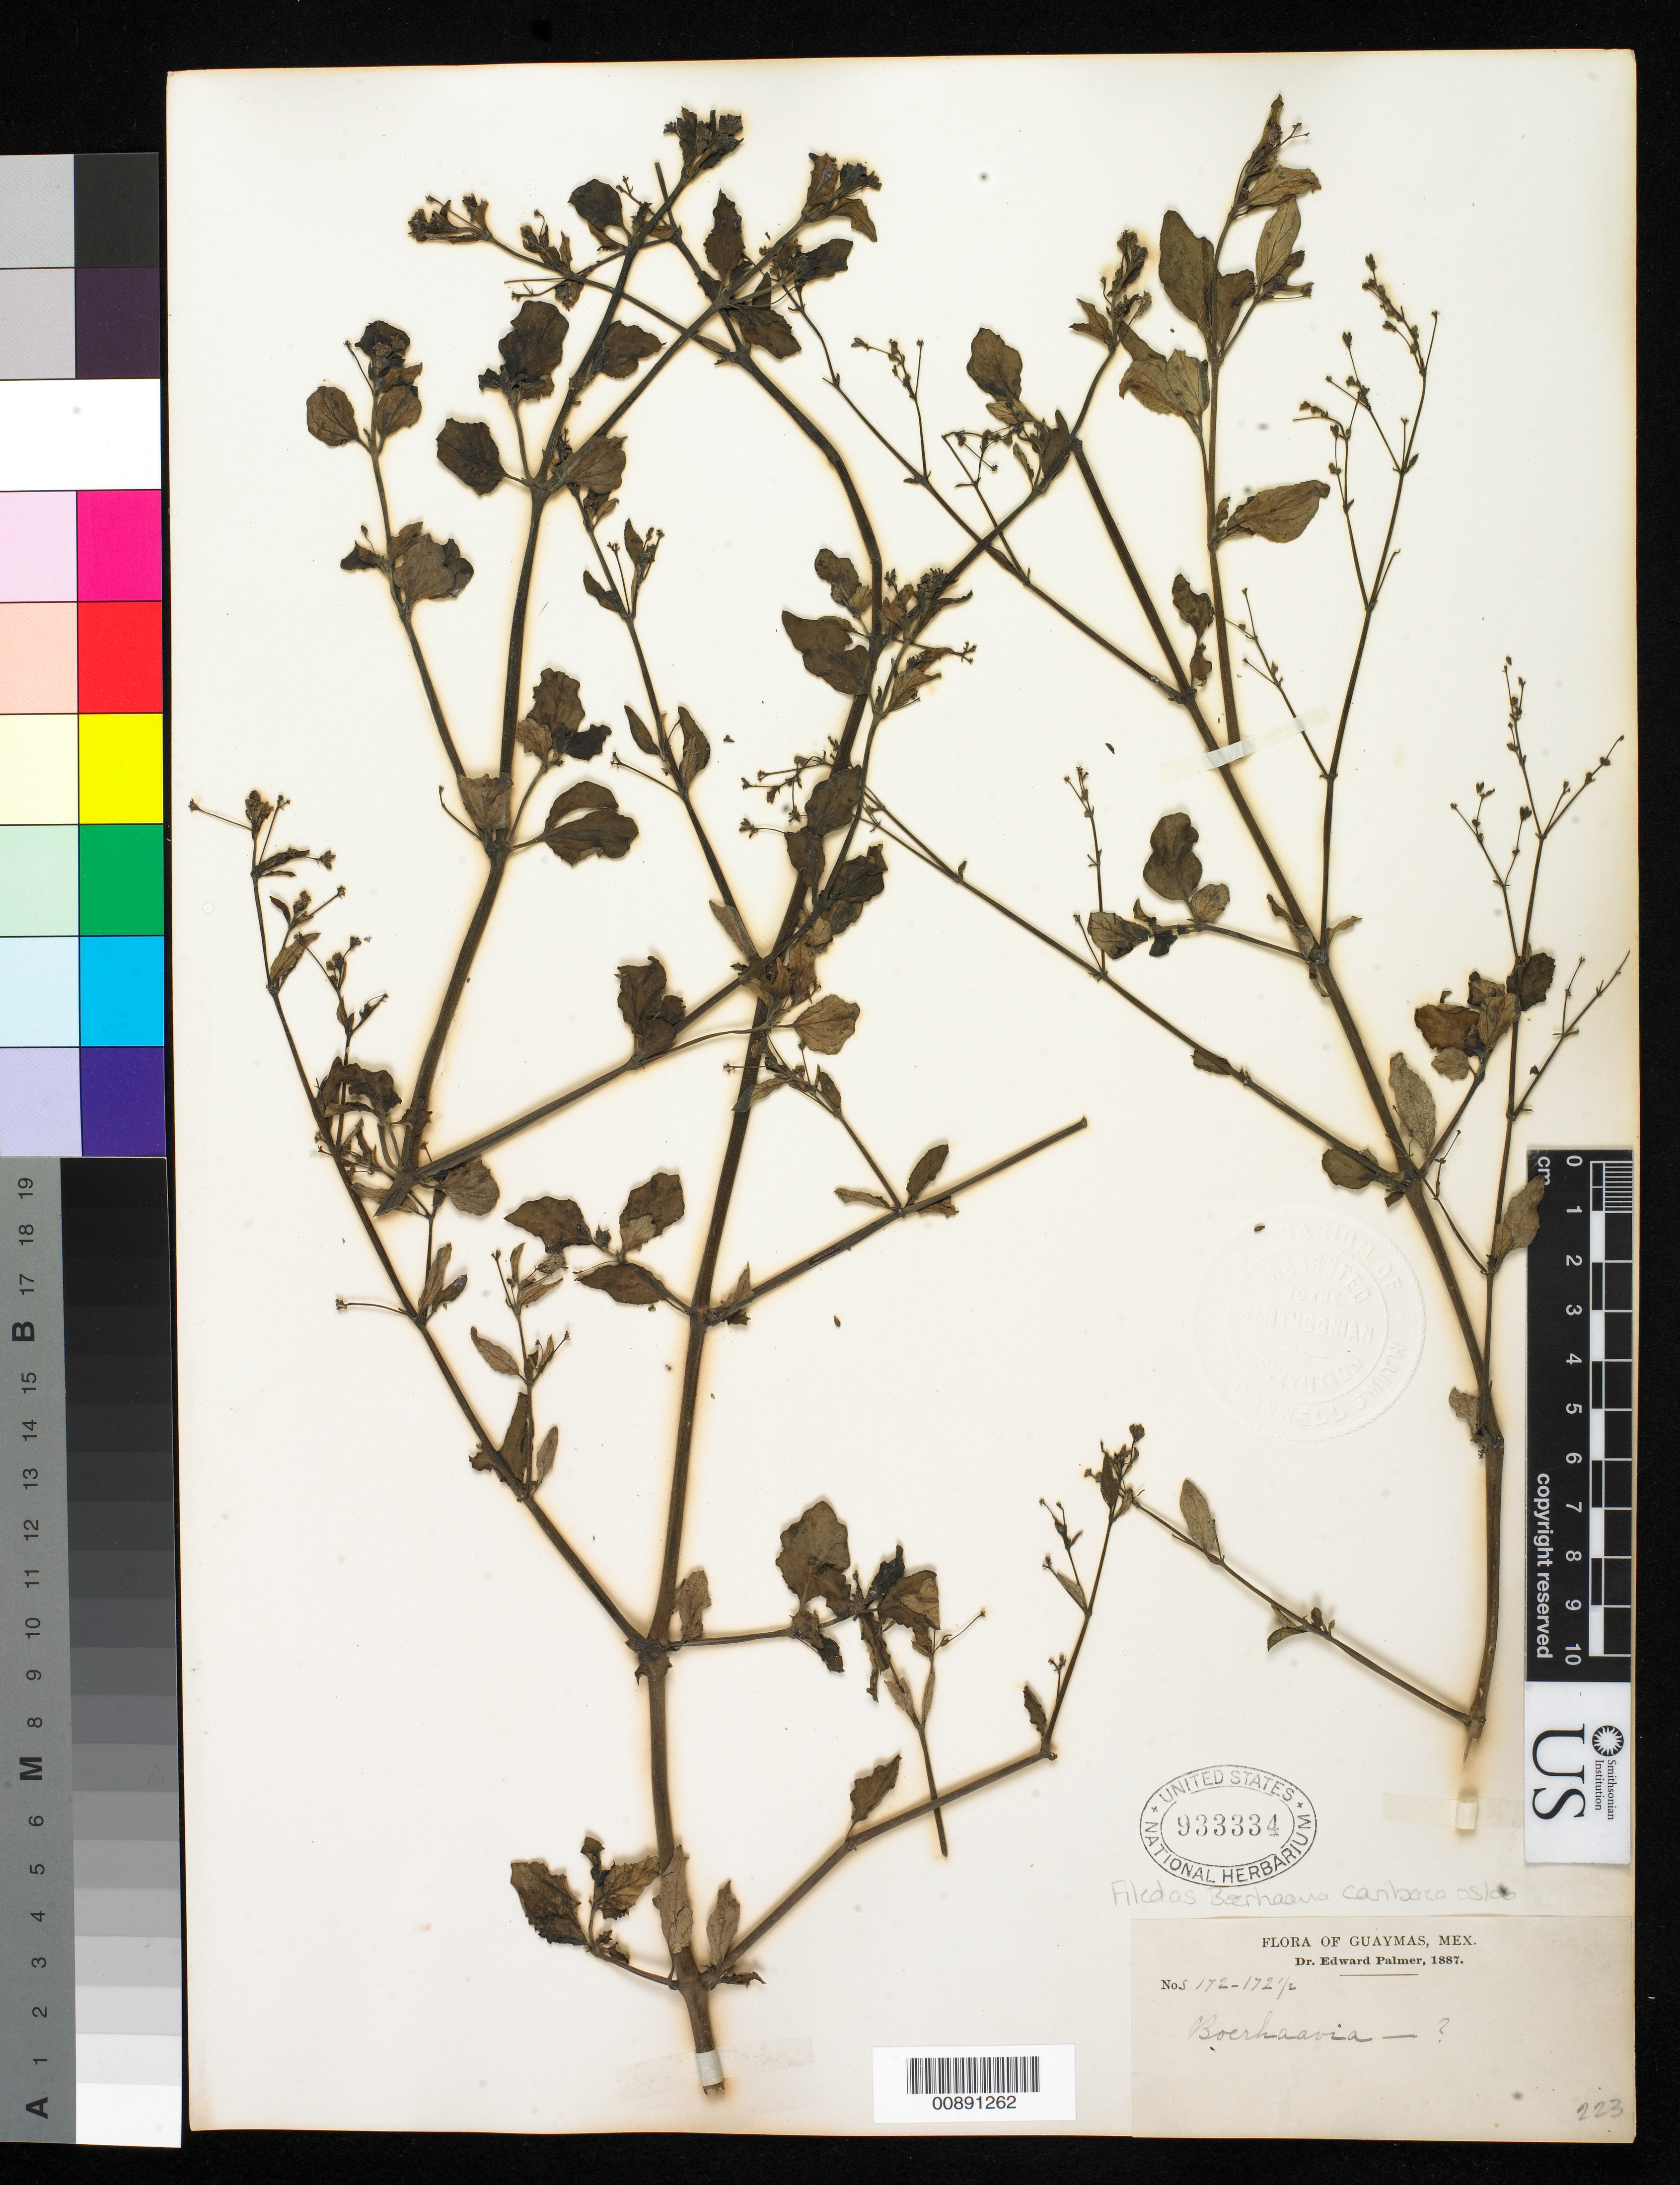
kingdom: Plantae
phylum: Tracheophyta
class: Magnoliopsida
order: Caryophyllales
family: Nyctaginaceae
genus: Boerhavia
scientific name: Boerhavia caribaea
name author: Jacq.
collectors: E. Palmer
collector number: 172-172½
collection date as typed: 1887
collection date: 1887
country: Mexico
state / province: Sonora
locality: Guaymas, Sonora.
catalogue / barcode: US 933334